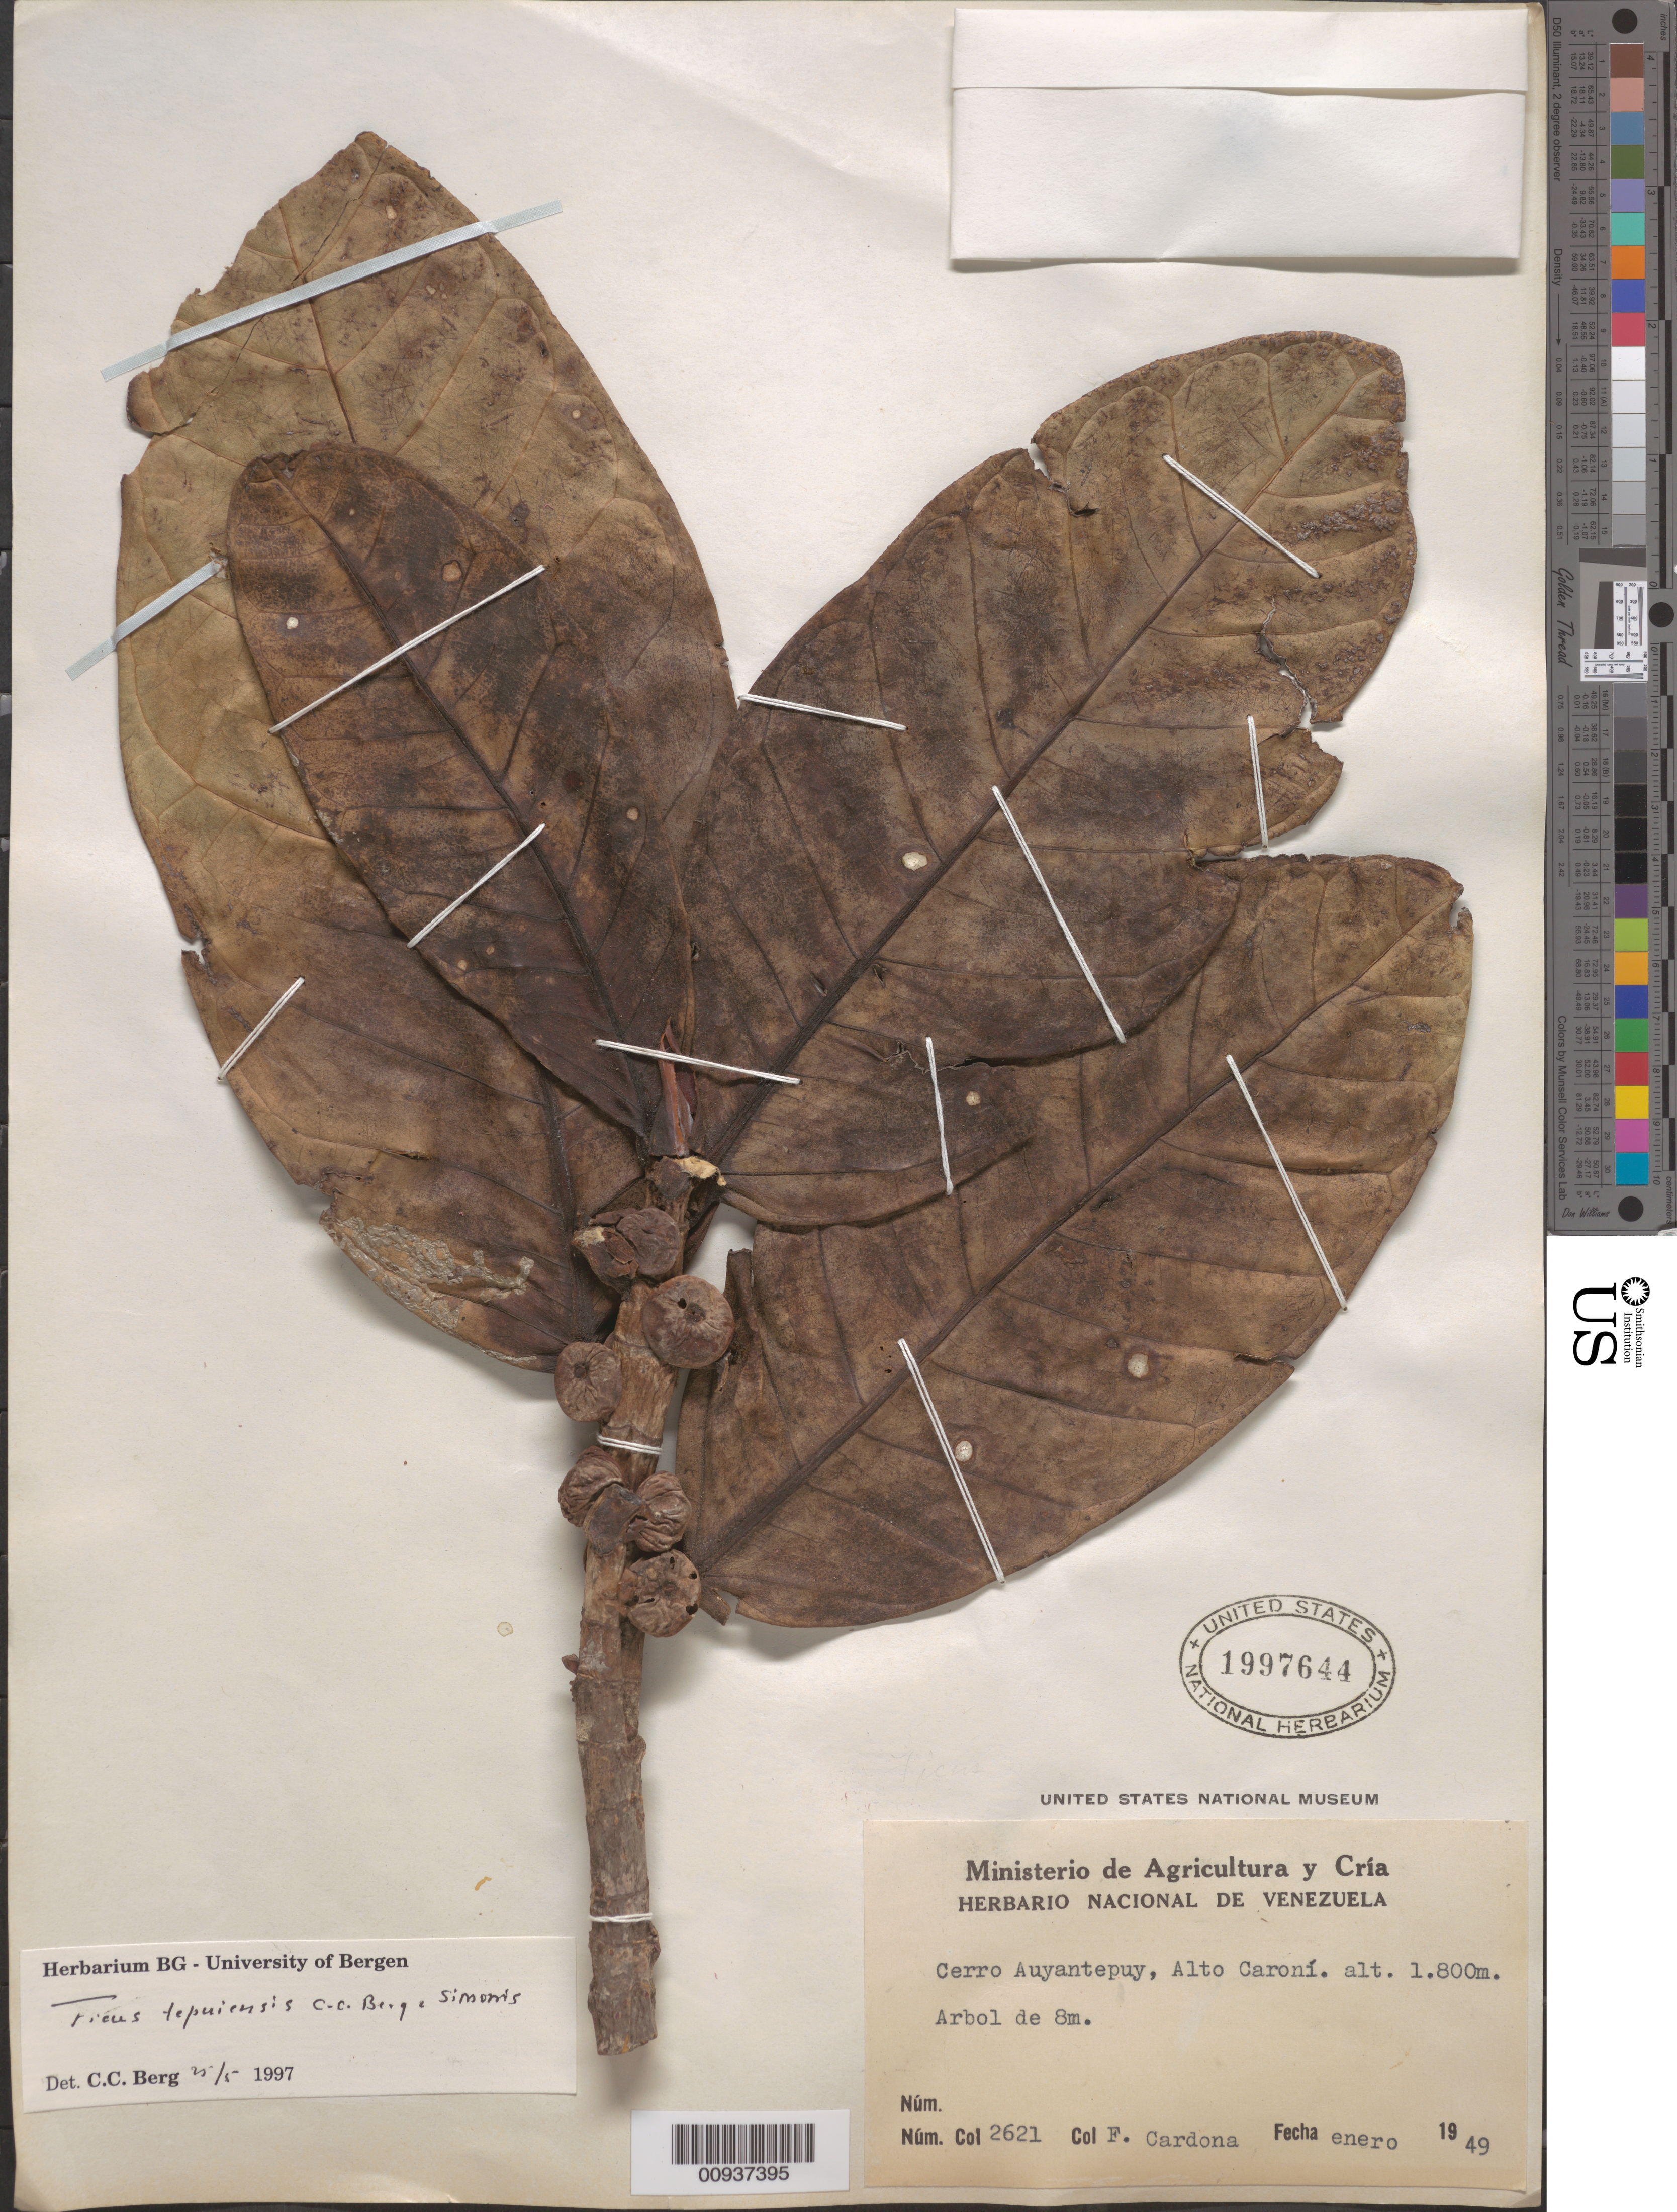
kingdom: Plantae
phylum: Tracheophyta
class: Magnoliopsida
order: Rosales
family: Moraceae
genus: Ficus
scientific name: Ficus tepuiensis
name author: C.C. Berg & J.E. Simonis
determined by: Berg, C. C.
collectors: F. Cardona Puig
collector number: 2621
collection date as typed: Jan-49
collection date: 1949-01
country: Venezuela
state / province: Bolívar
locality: Cerro Auyantepuí, Alto Río Caroní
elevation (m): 1800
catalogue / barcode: US 1997644